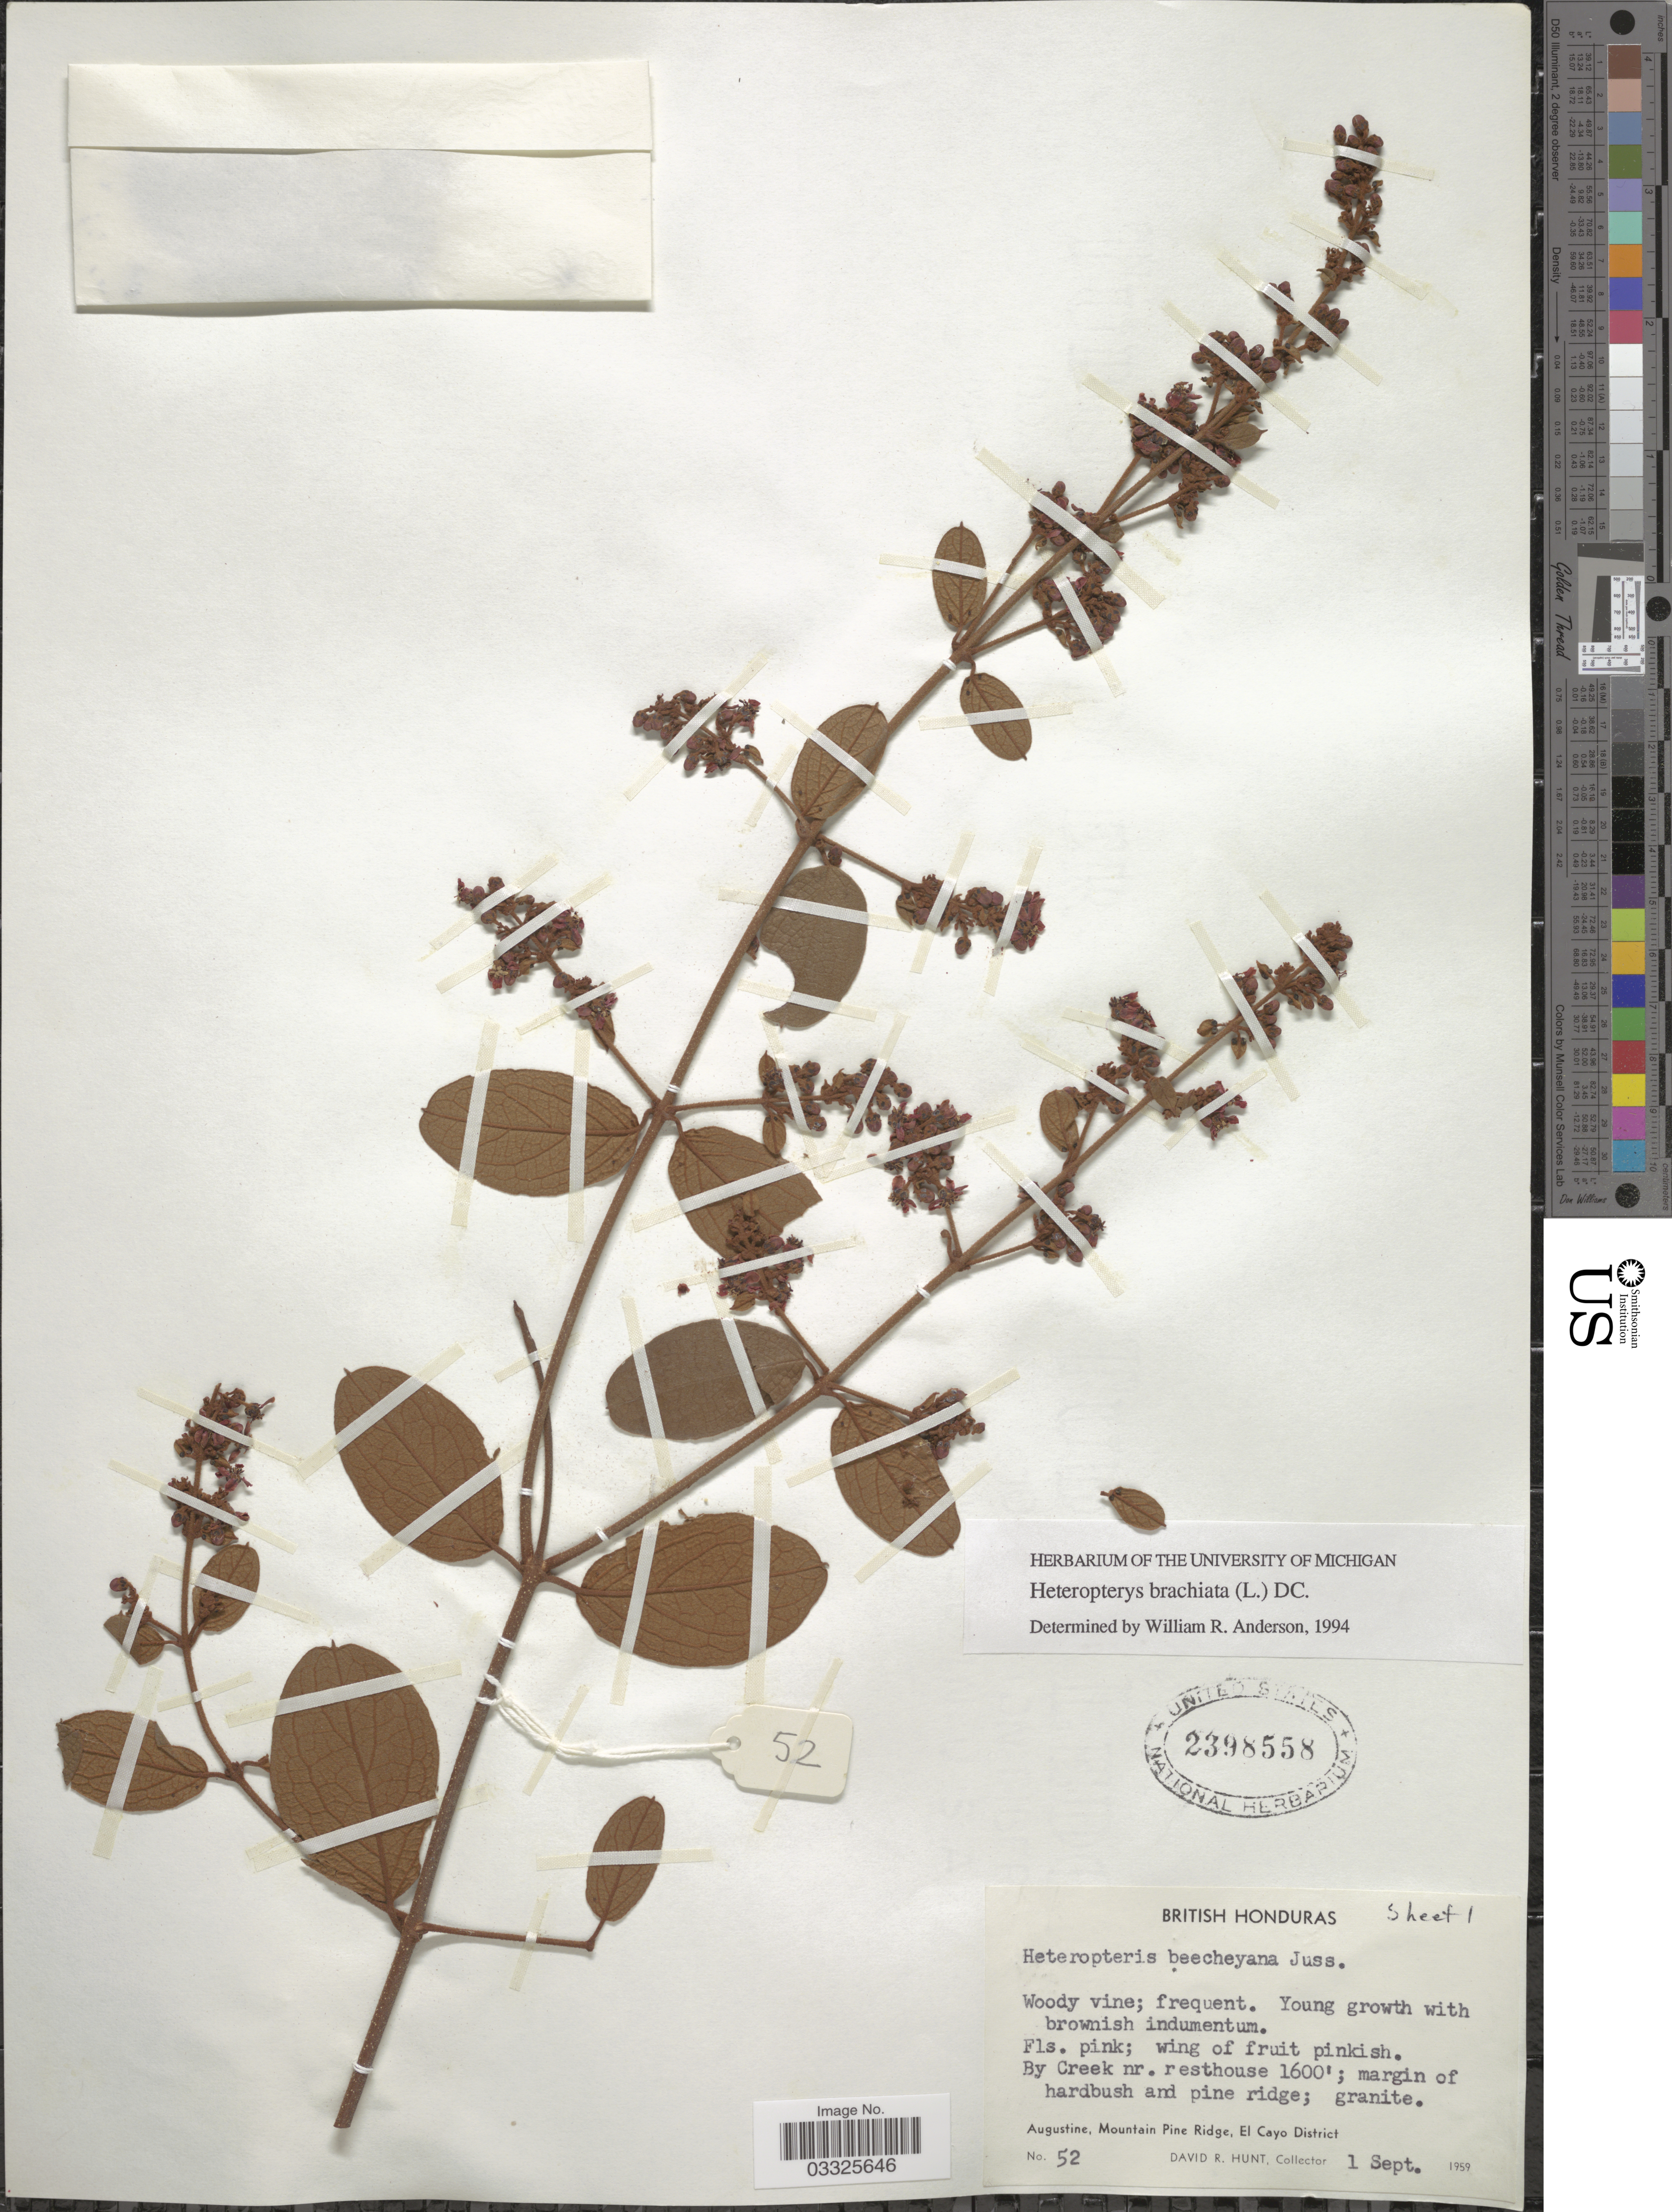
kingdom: Plantae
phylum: Tracheophyta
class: Magnoliopsida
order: Malpighiales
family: Malpighiaceae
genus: Heteropterys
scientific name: Heteropterys brachiata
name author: (L.) DC.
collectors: D. R. Hunt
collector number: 52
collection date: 1959-09-01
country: Belize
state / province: Cayo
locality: British Honduras. Augustine, Mountain Pine Ridge, El Cayo District.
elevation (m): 488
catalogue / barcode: US 2398558